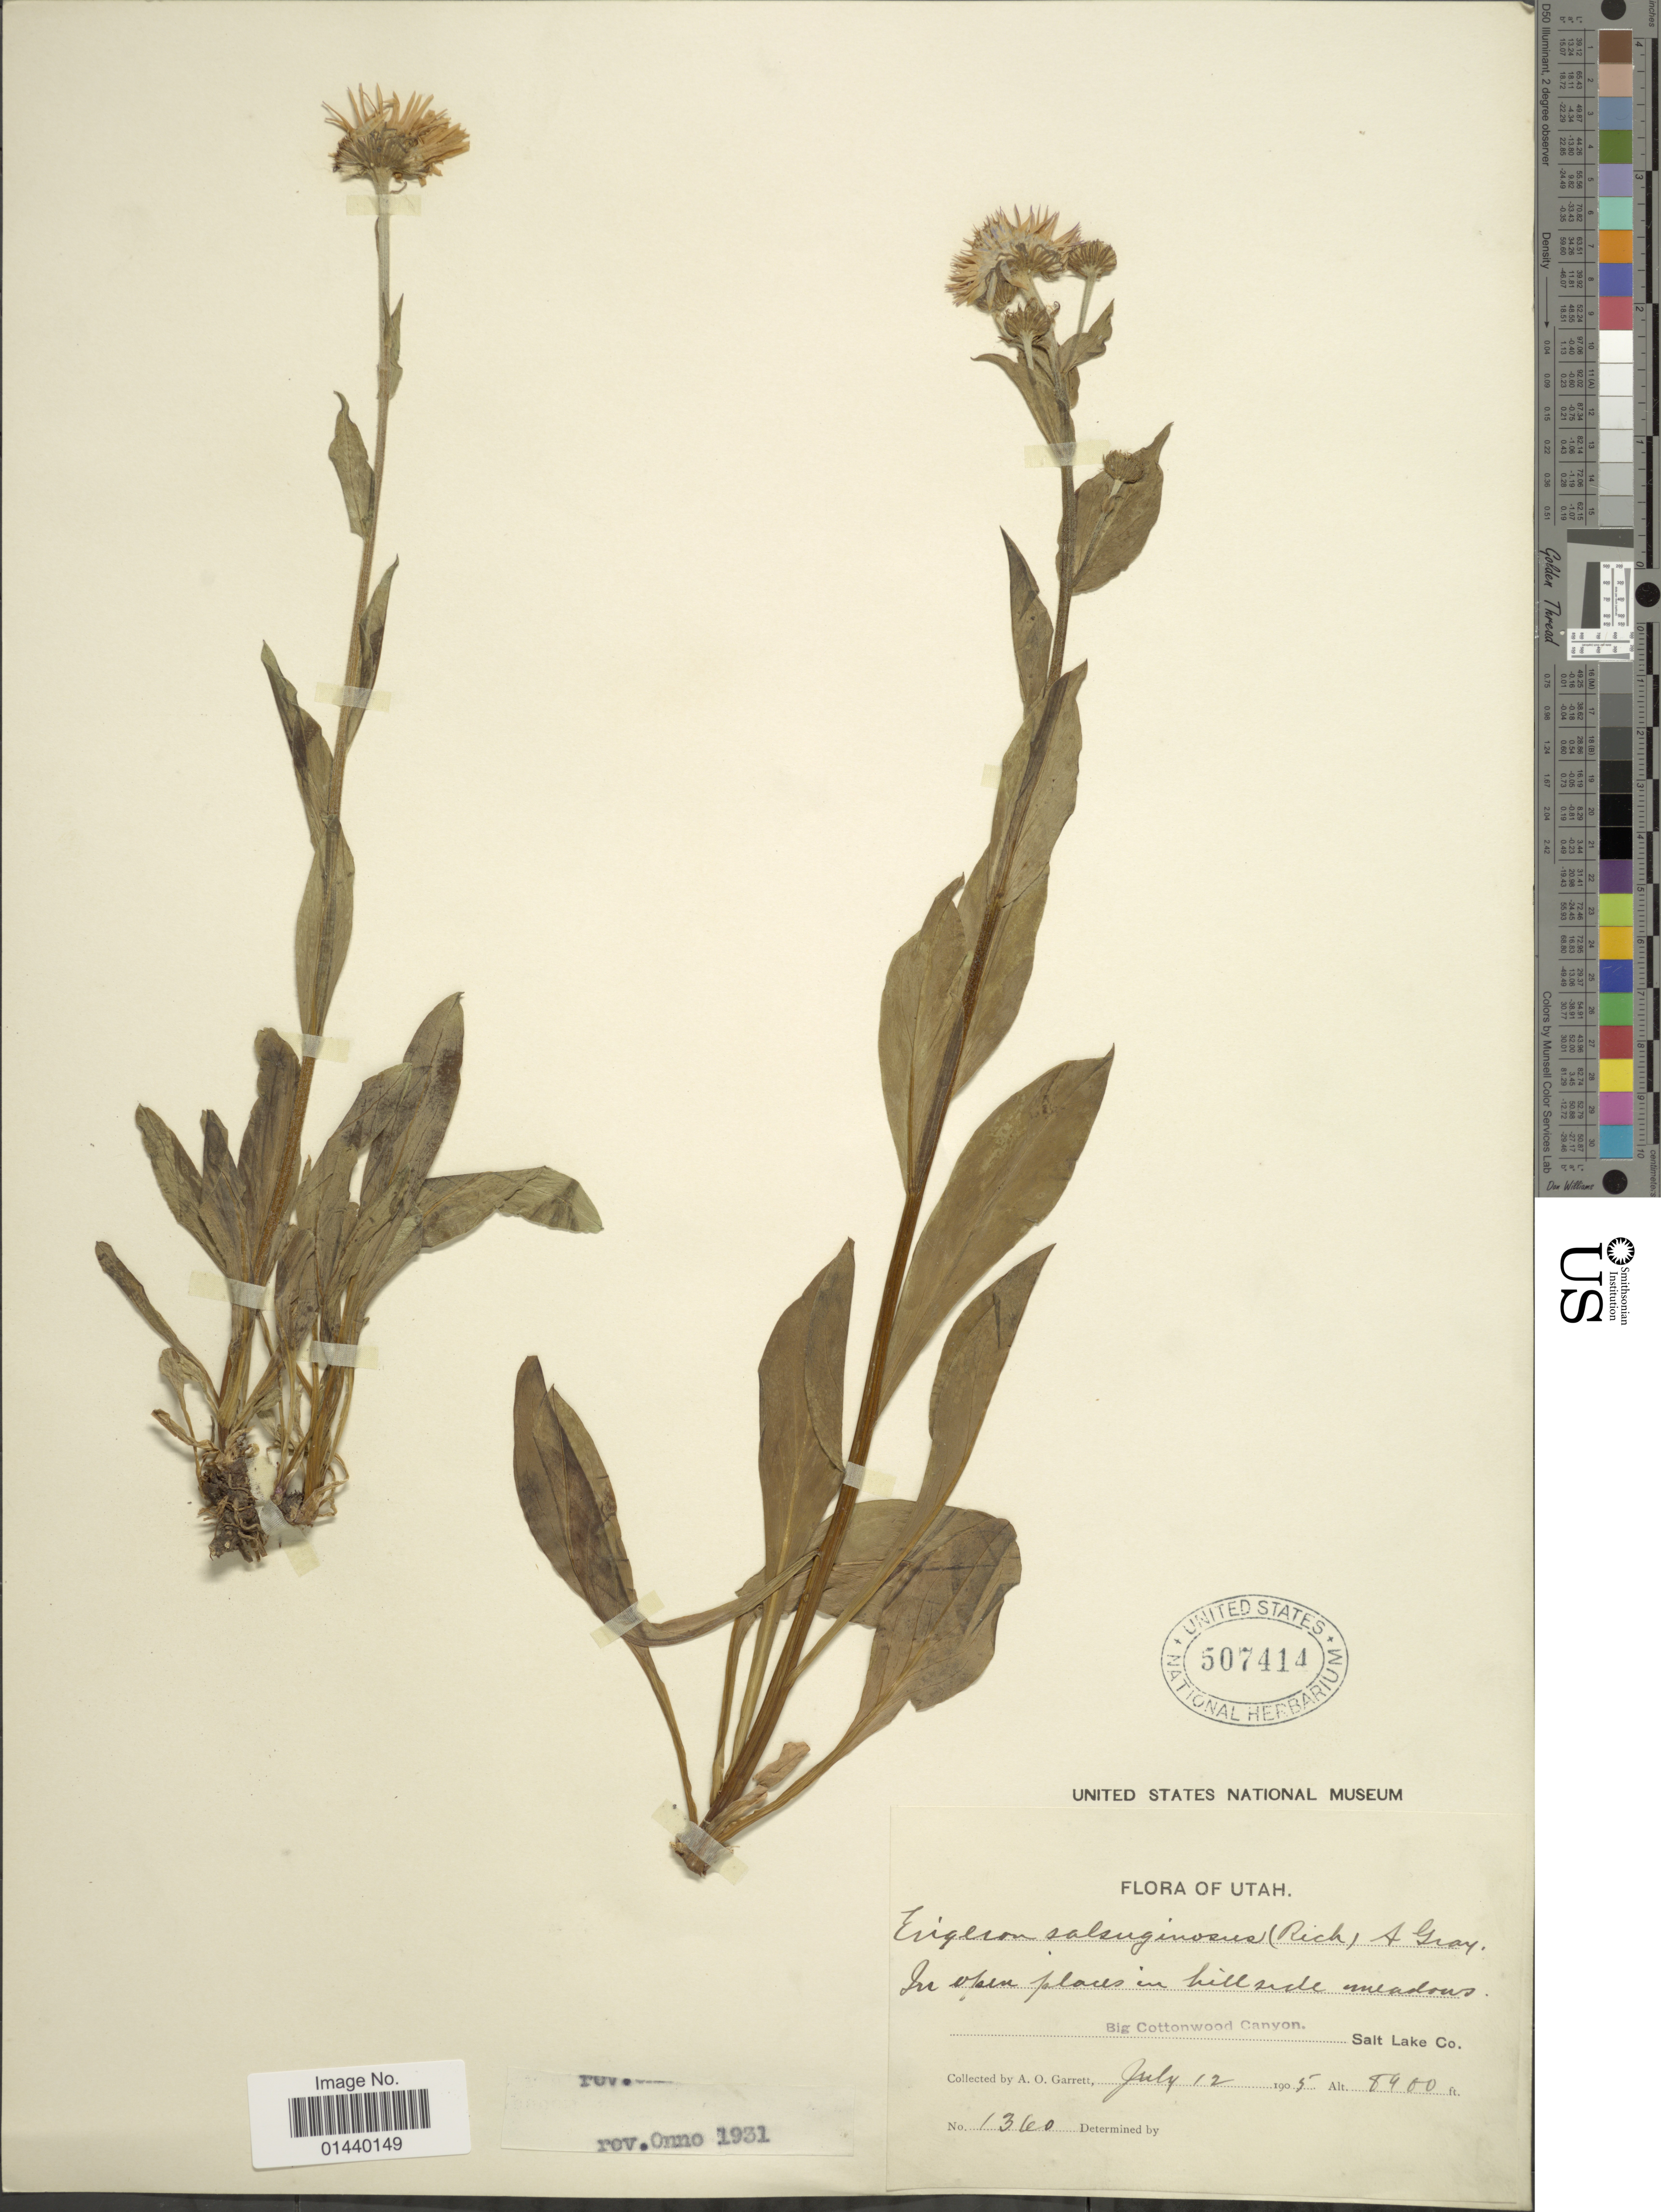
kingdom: Plantae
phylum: Tracheophyta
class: Magnoliopsida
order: Asterales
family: Asteraceae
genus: Erigeron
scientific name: Erigeron salsuginosus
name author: (Richardson ex R. Br.) A. Gray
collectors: A. O. Garrett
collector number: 1360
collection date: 1905-07-12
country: United States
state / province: Utah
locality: Big Cottonwood Canyon. Salt Lake Co.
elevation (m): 2560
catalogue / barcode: US 507414